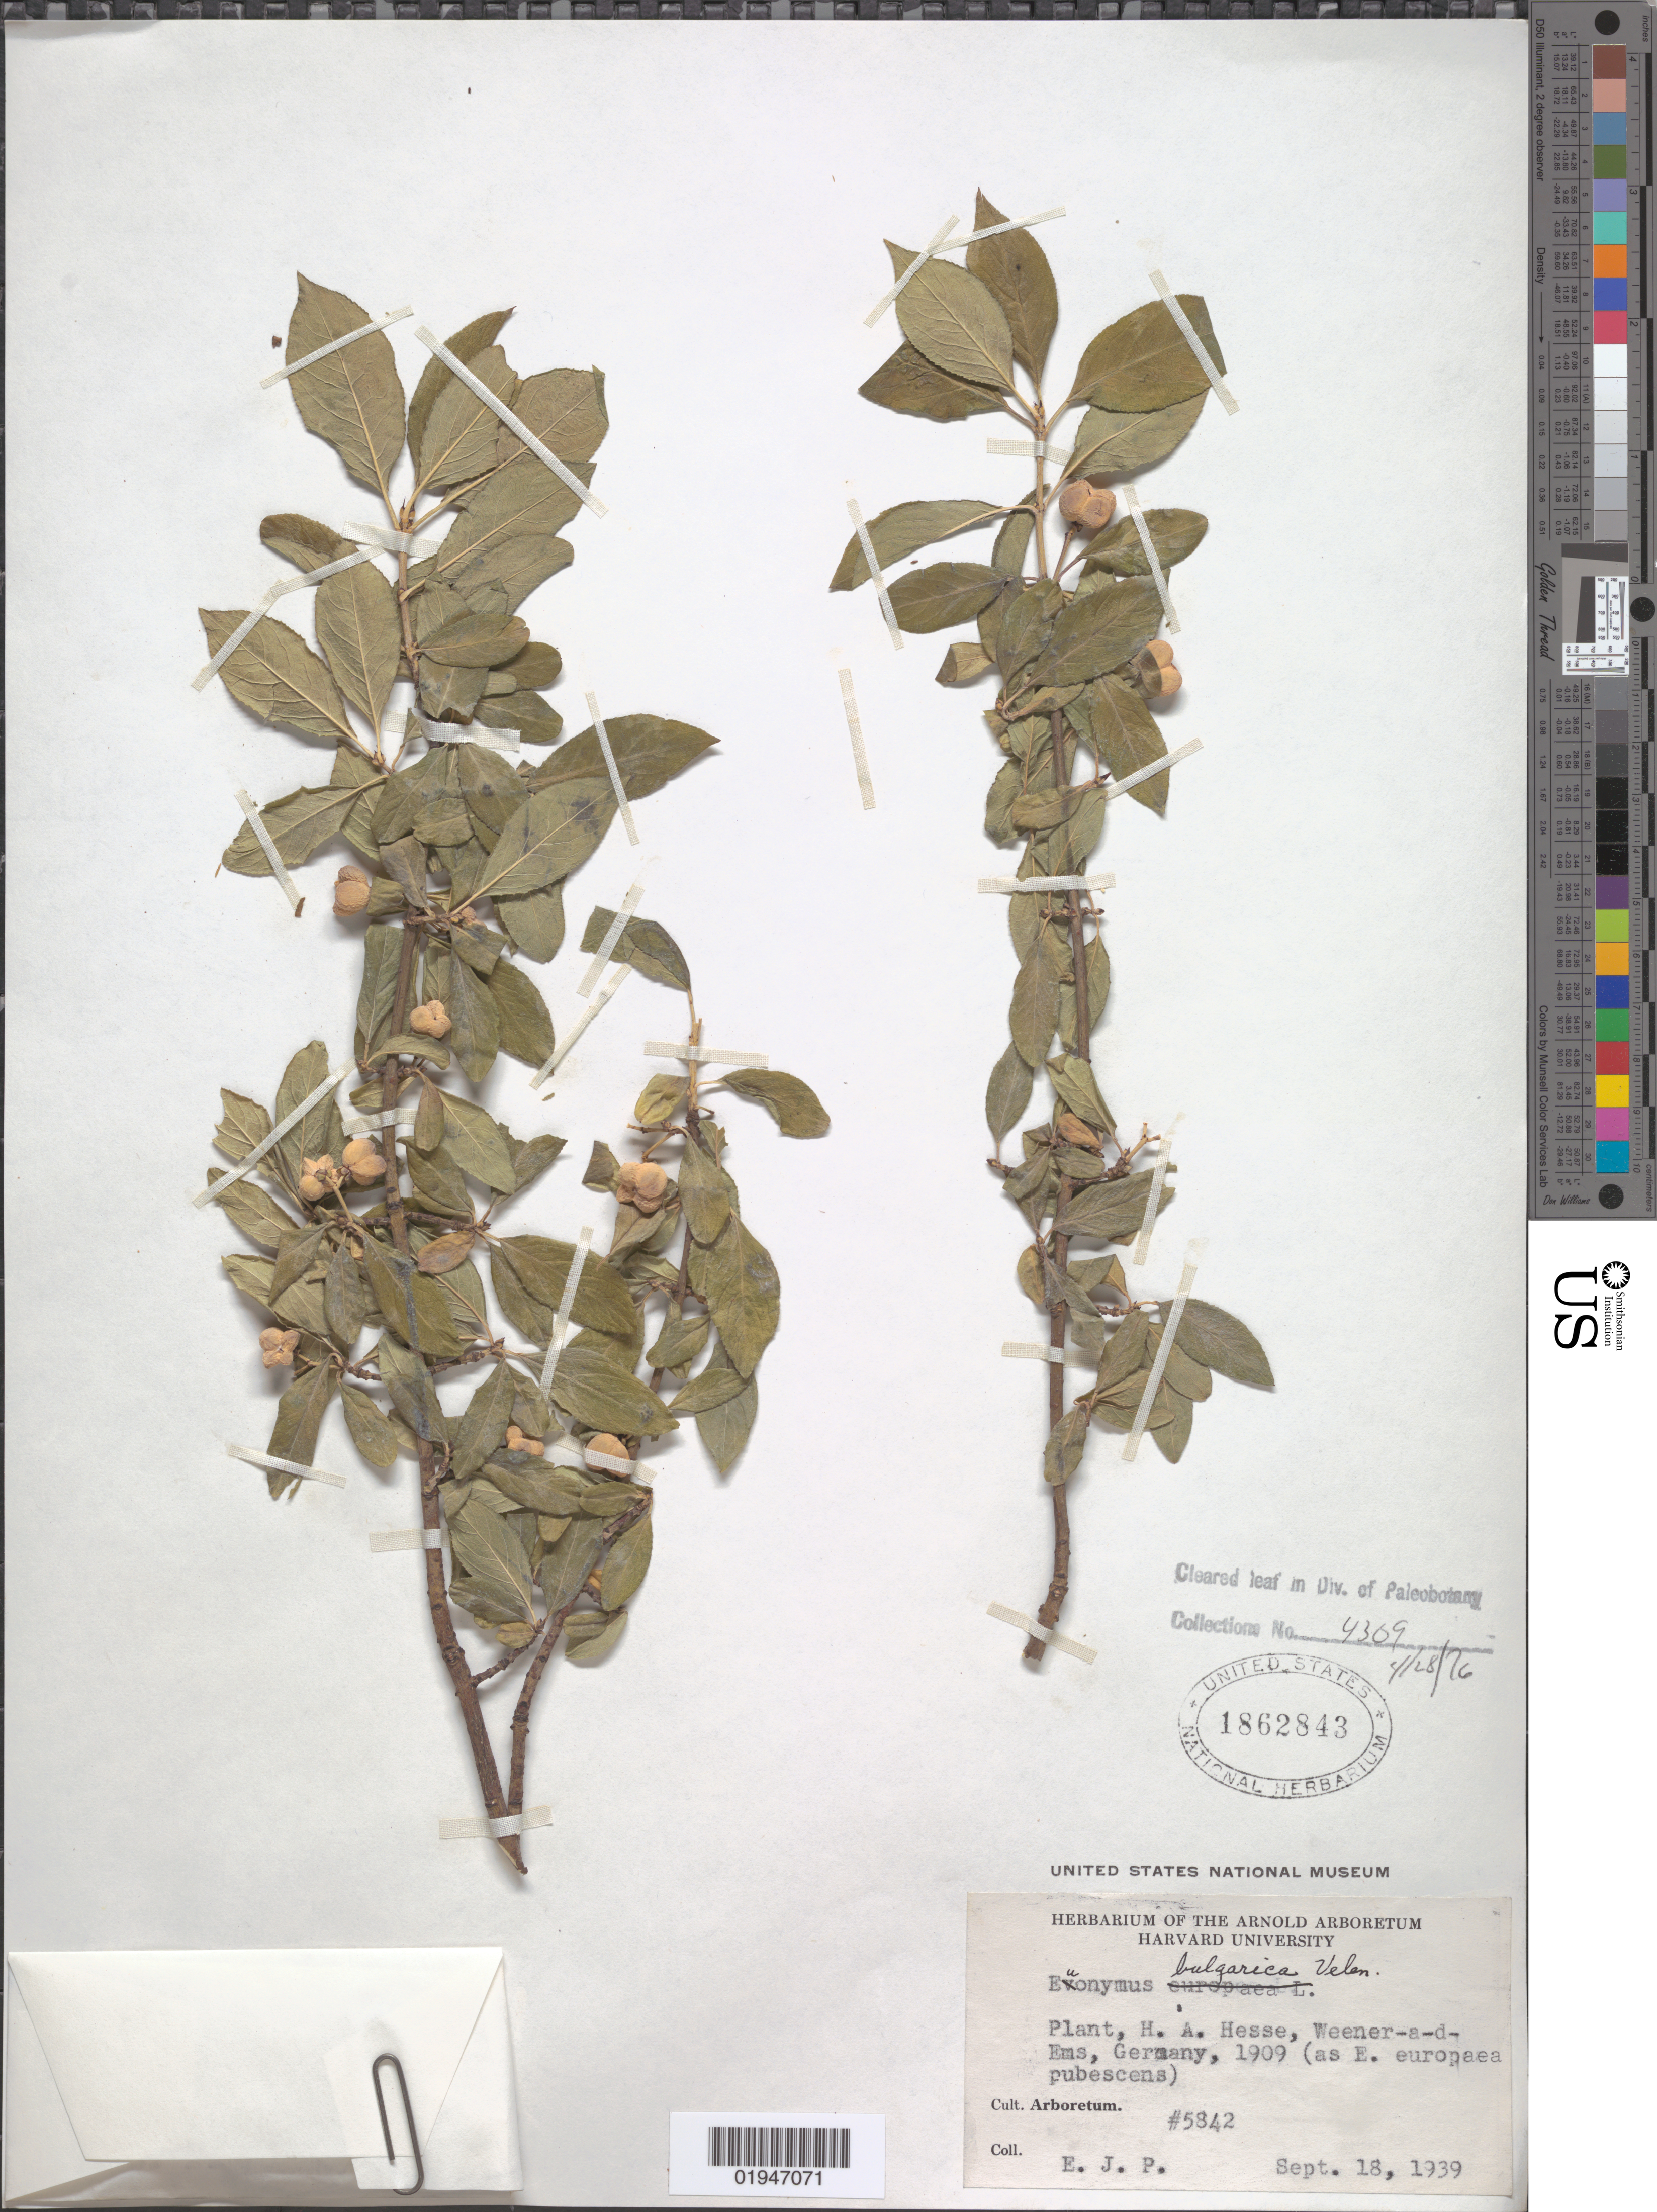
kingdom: Plantae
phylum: Tracheophyta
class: Magnoliopsida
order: Celastrales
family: Celastraceae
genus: Euonymus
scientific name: Euonymus bulgaricus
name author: Velen.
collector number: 5842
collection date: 1939-09-18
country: Germany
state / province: Niedersachsen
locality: Weener-a-d-Ems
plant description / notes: From label: "Plant, H.A. Hesse, Weener-a-d-Ems, Germany, 1909 (as E. europaea pubescens)"; Collector: E.J.P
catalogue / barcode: US 1862843